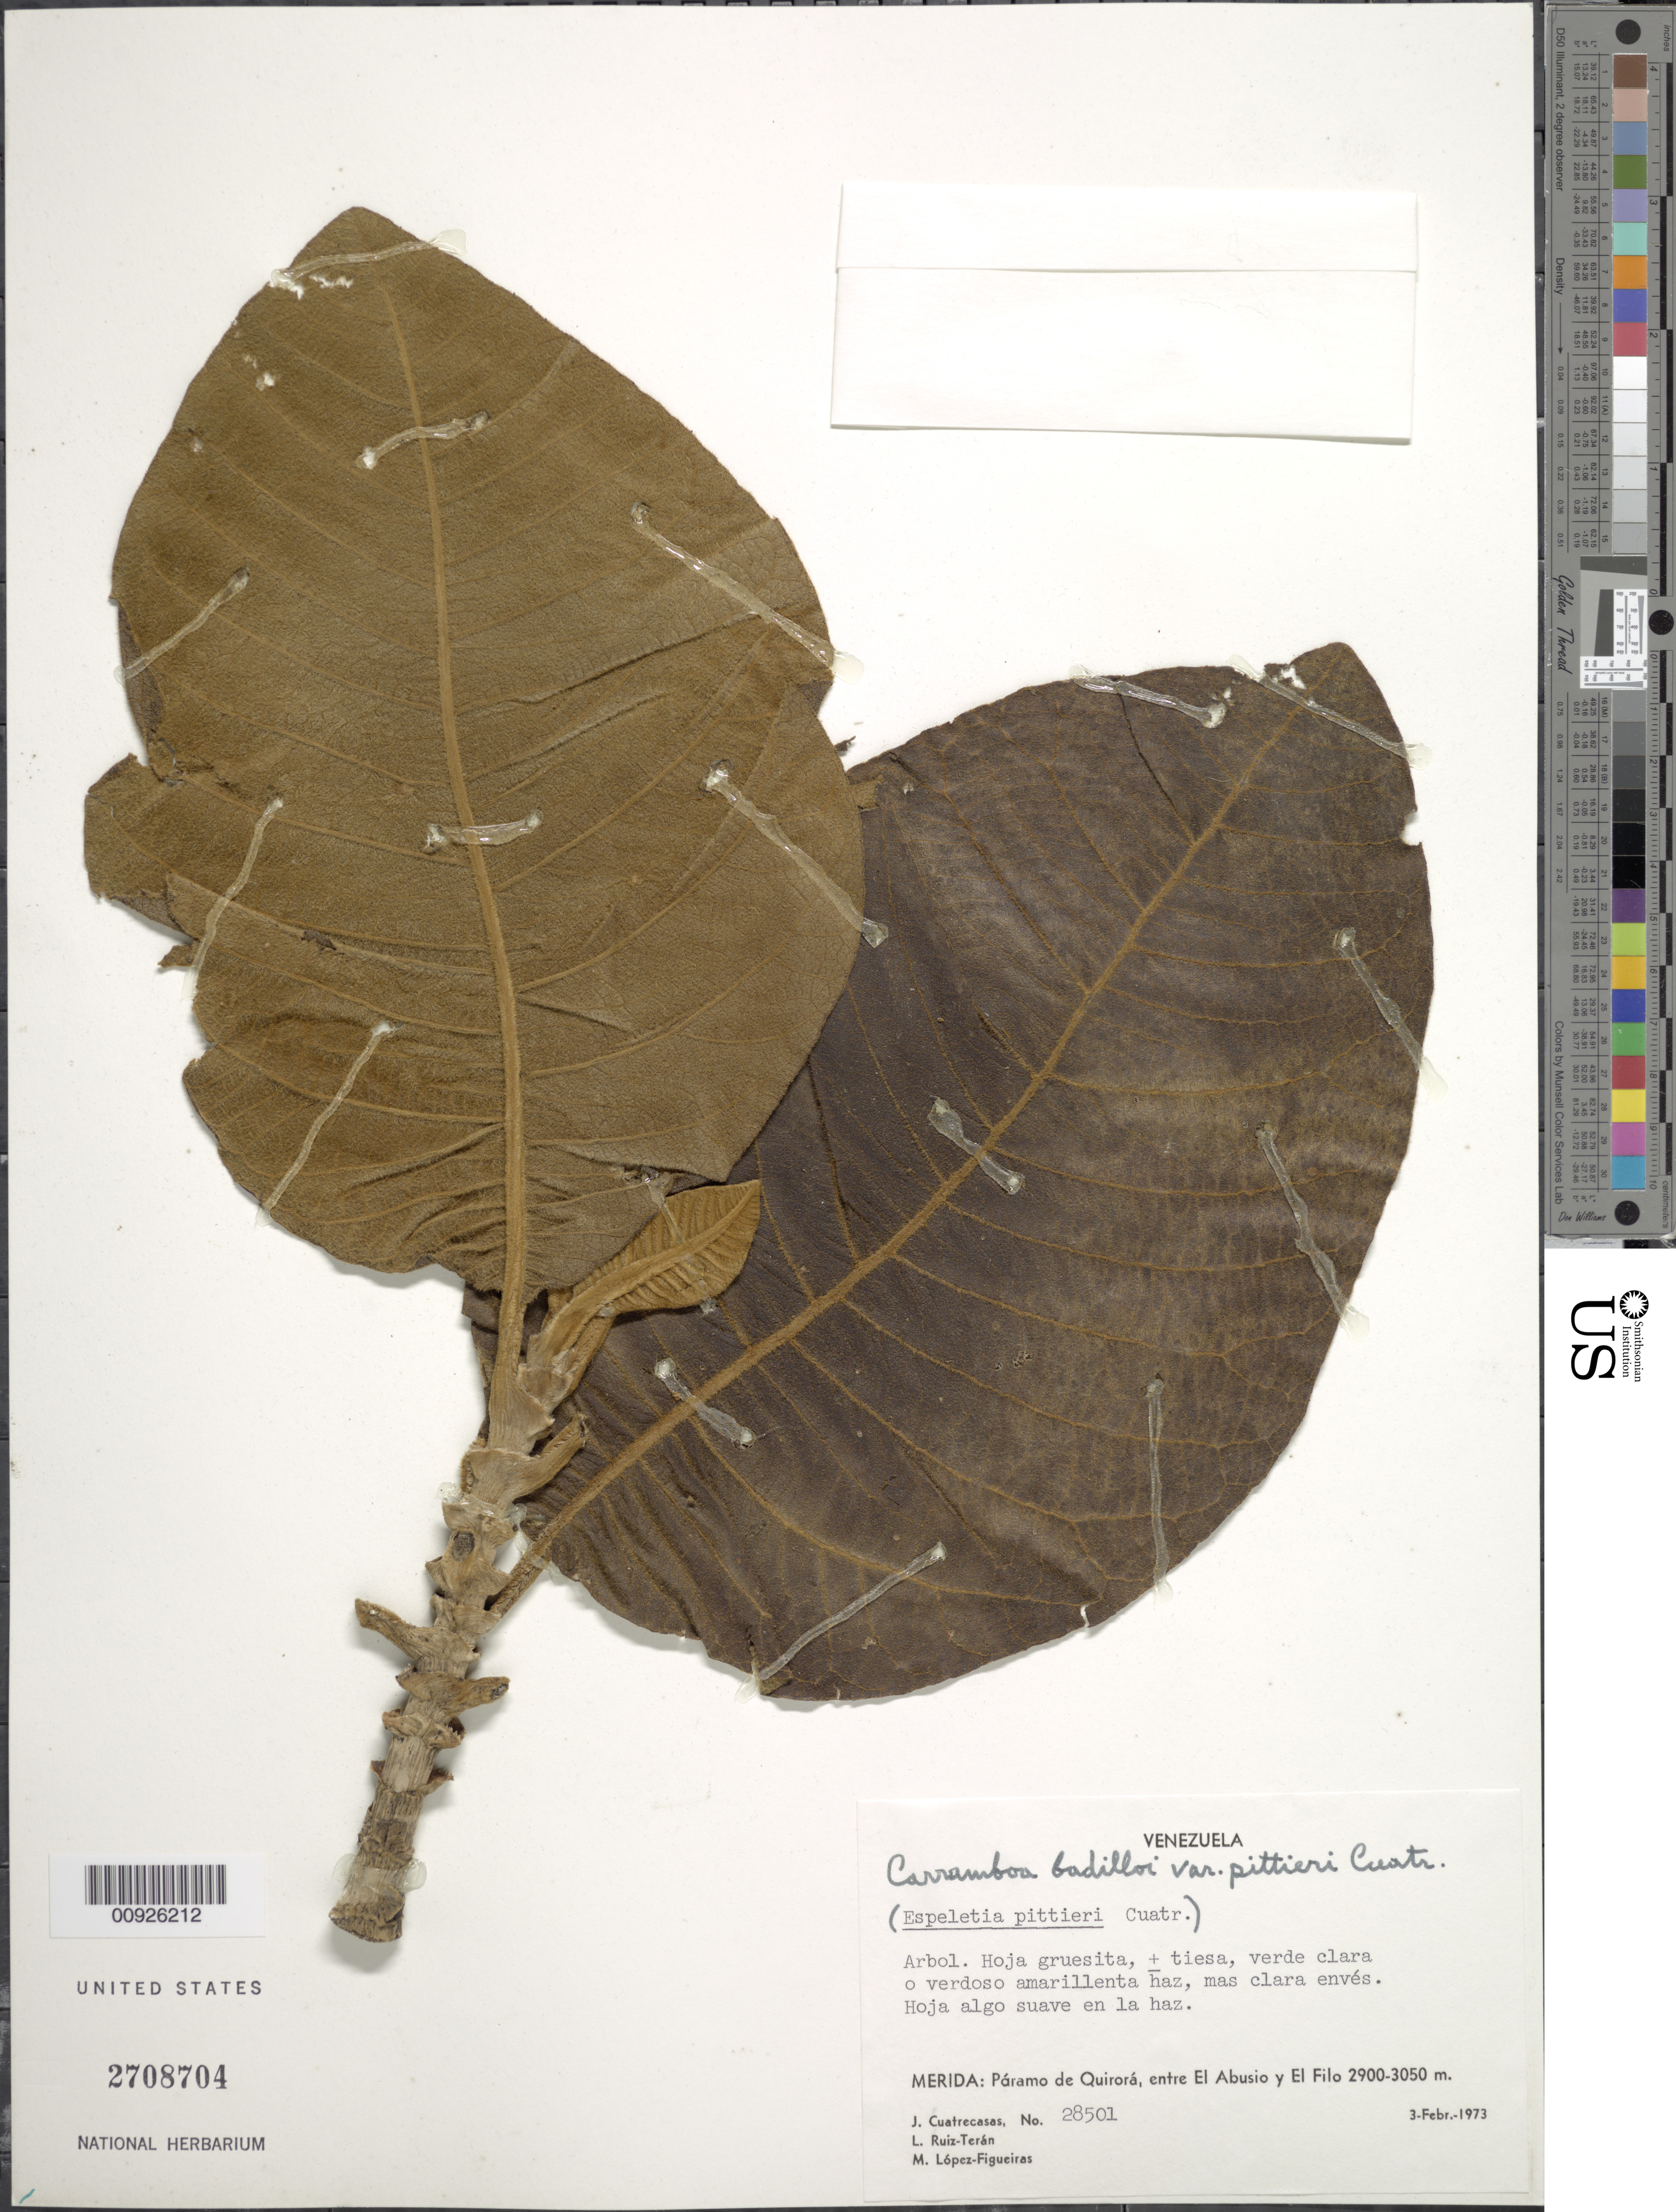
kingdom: Plantae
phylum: Tracheophyta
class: Magnoliopsida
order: Asterales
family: Asteraceae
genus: Carramboa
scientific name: Carramboa badilloi var. pittieri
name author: (Cuatrec.) Cuatrec.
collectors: J. Cuatrecasas, L. E. Ruíz-Terán & M. López Figueiras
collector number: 28501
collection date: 1973-02-03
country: Venezuela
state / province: Mérida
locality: Paramo de Quirora, entre El Abusio y El Filo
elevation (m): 2900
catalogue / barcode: US 2708704